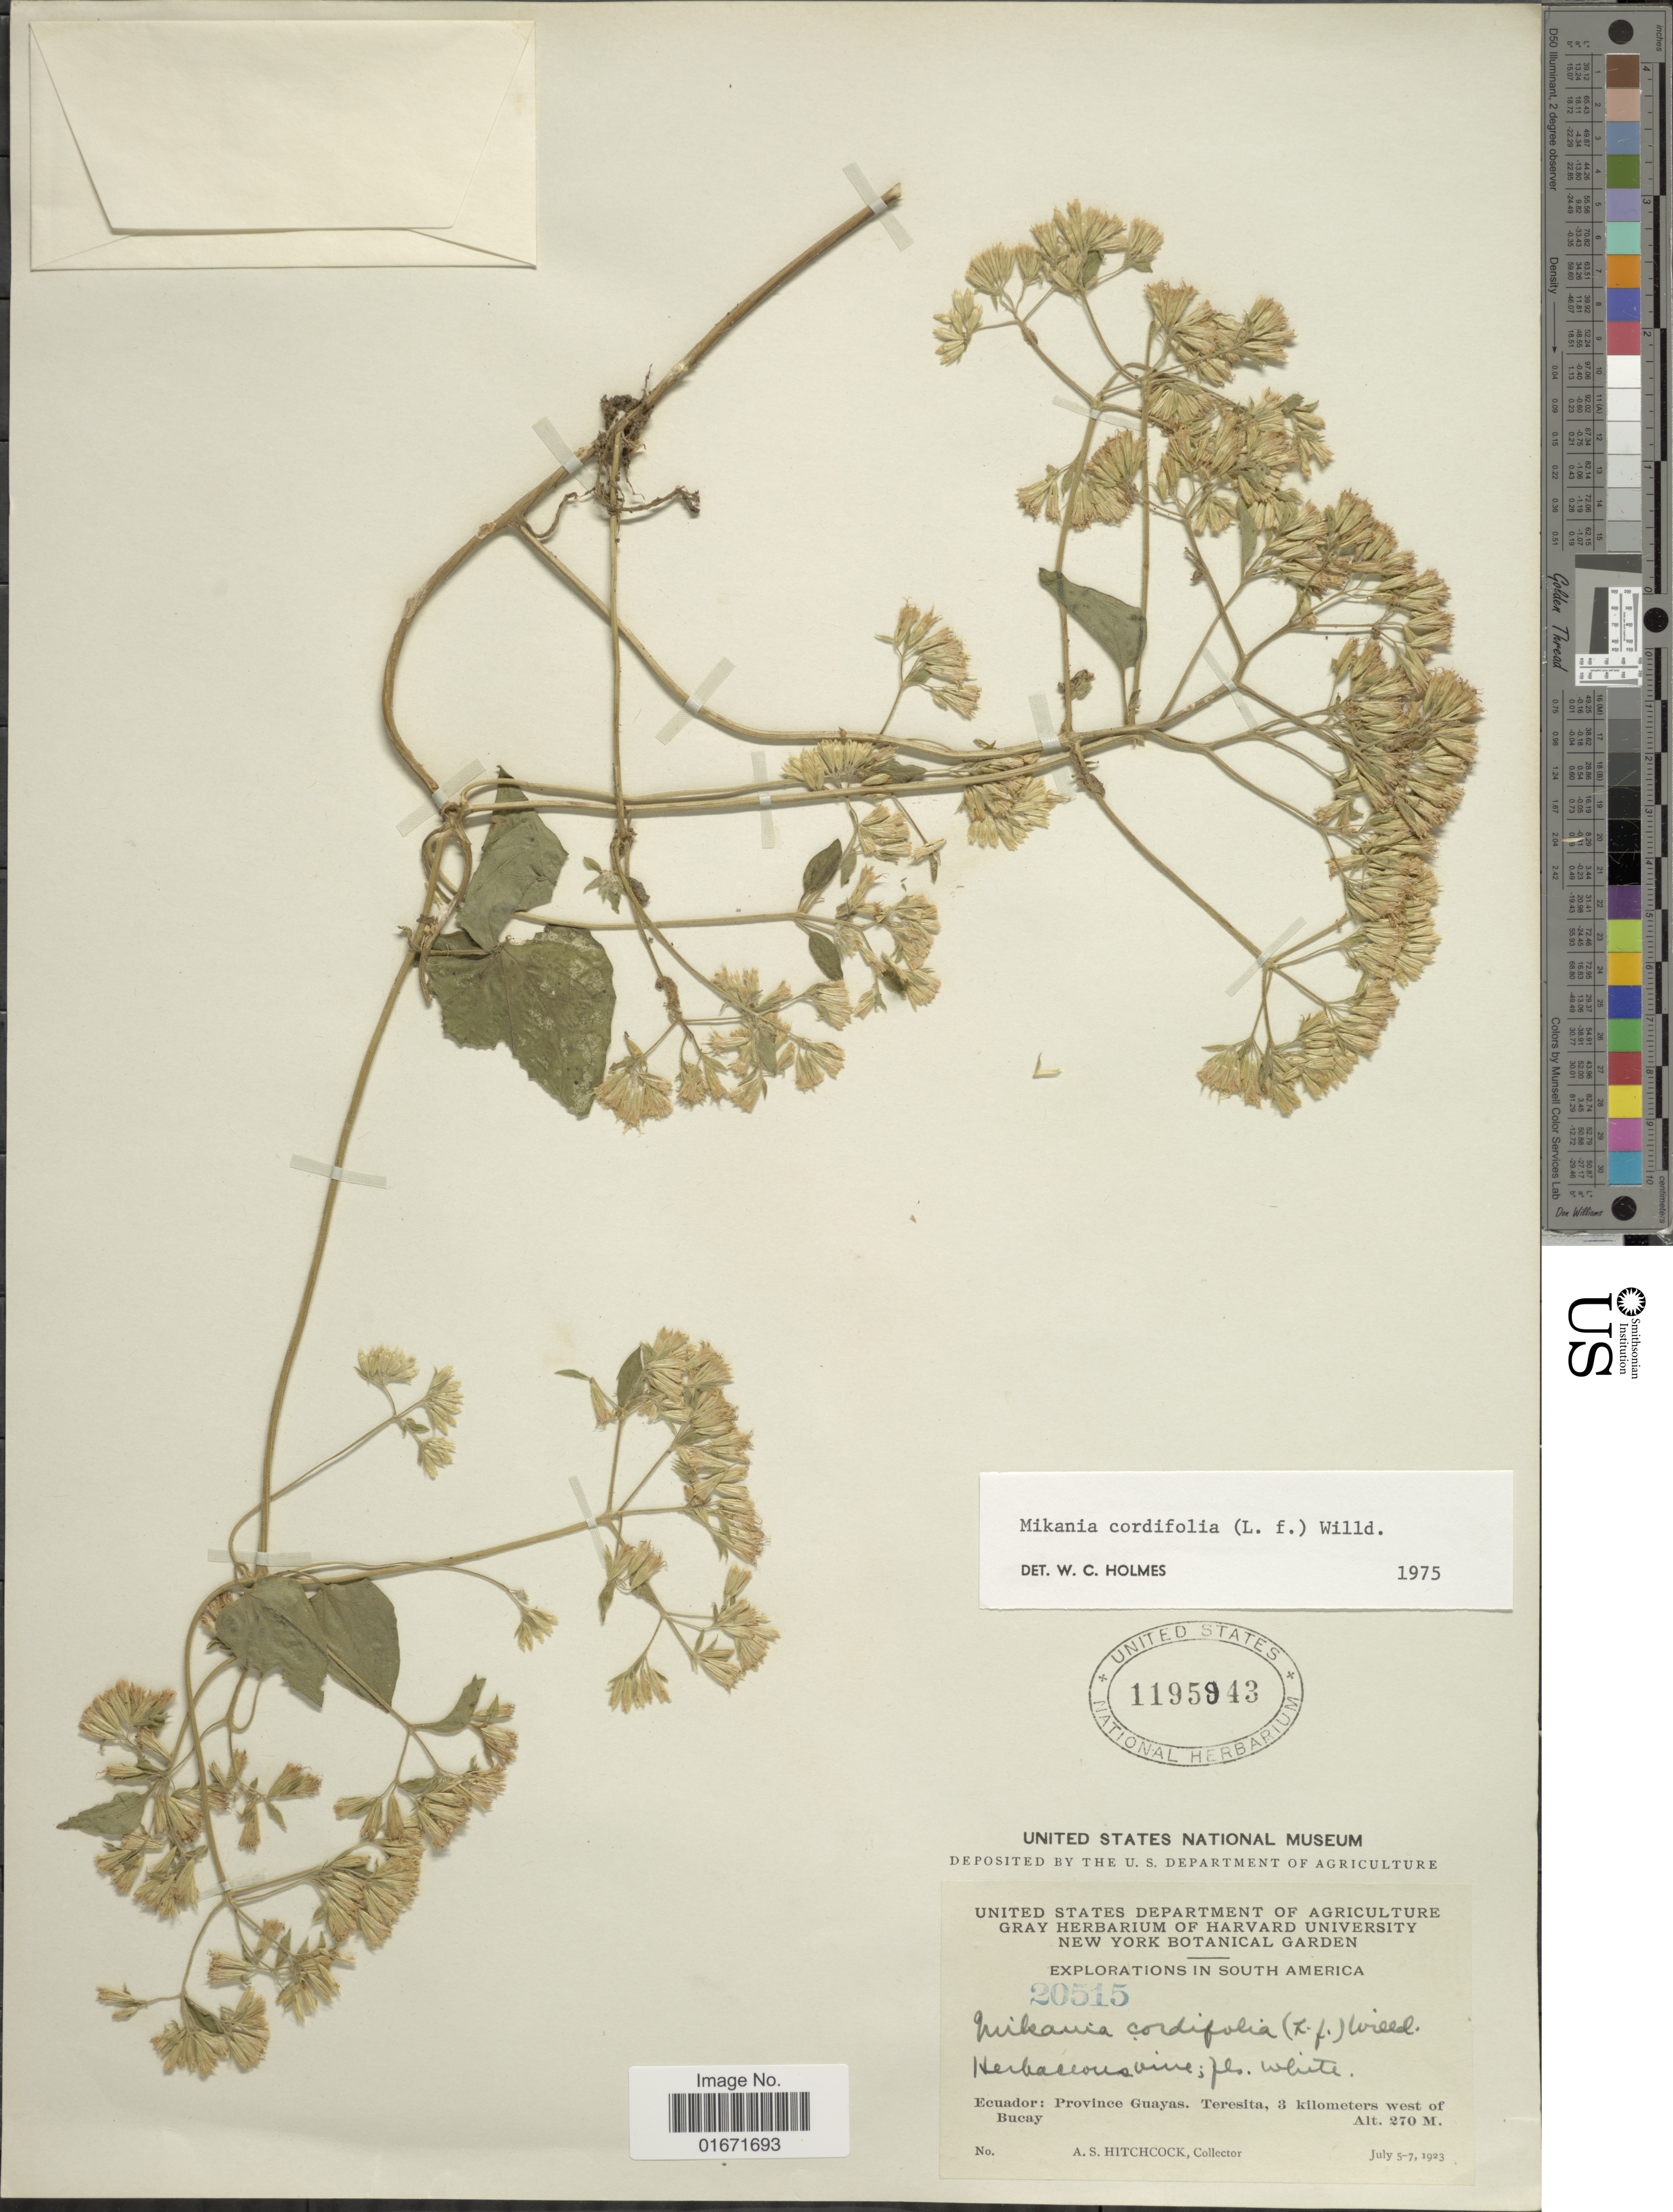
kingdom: Plantae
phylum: Tracheophyta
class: Magnoliopsida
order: Asterales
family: Asteraceae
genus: Mikania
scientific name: Mikania cordifolia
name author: Kunth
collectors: A. S. Hitchcock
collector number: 20515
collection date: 1923-07-05/1923-07-07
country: Ecuador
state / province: Guayas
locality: Ecuador: Province Guayas, Teresita, 3 kilometers west of Bucay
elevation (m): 270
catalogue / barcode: US 1195943